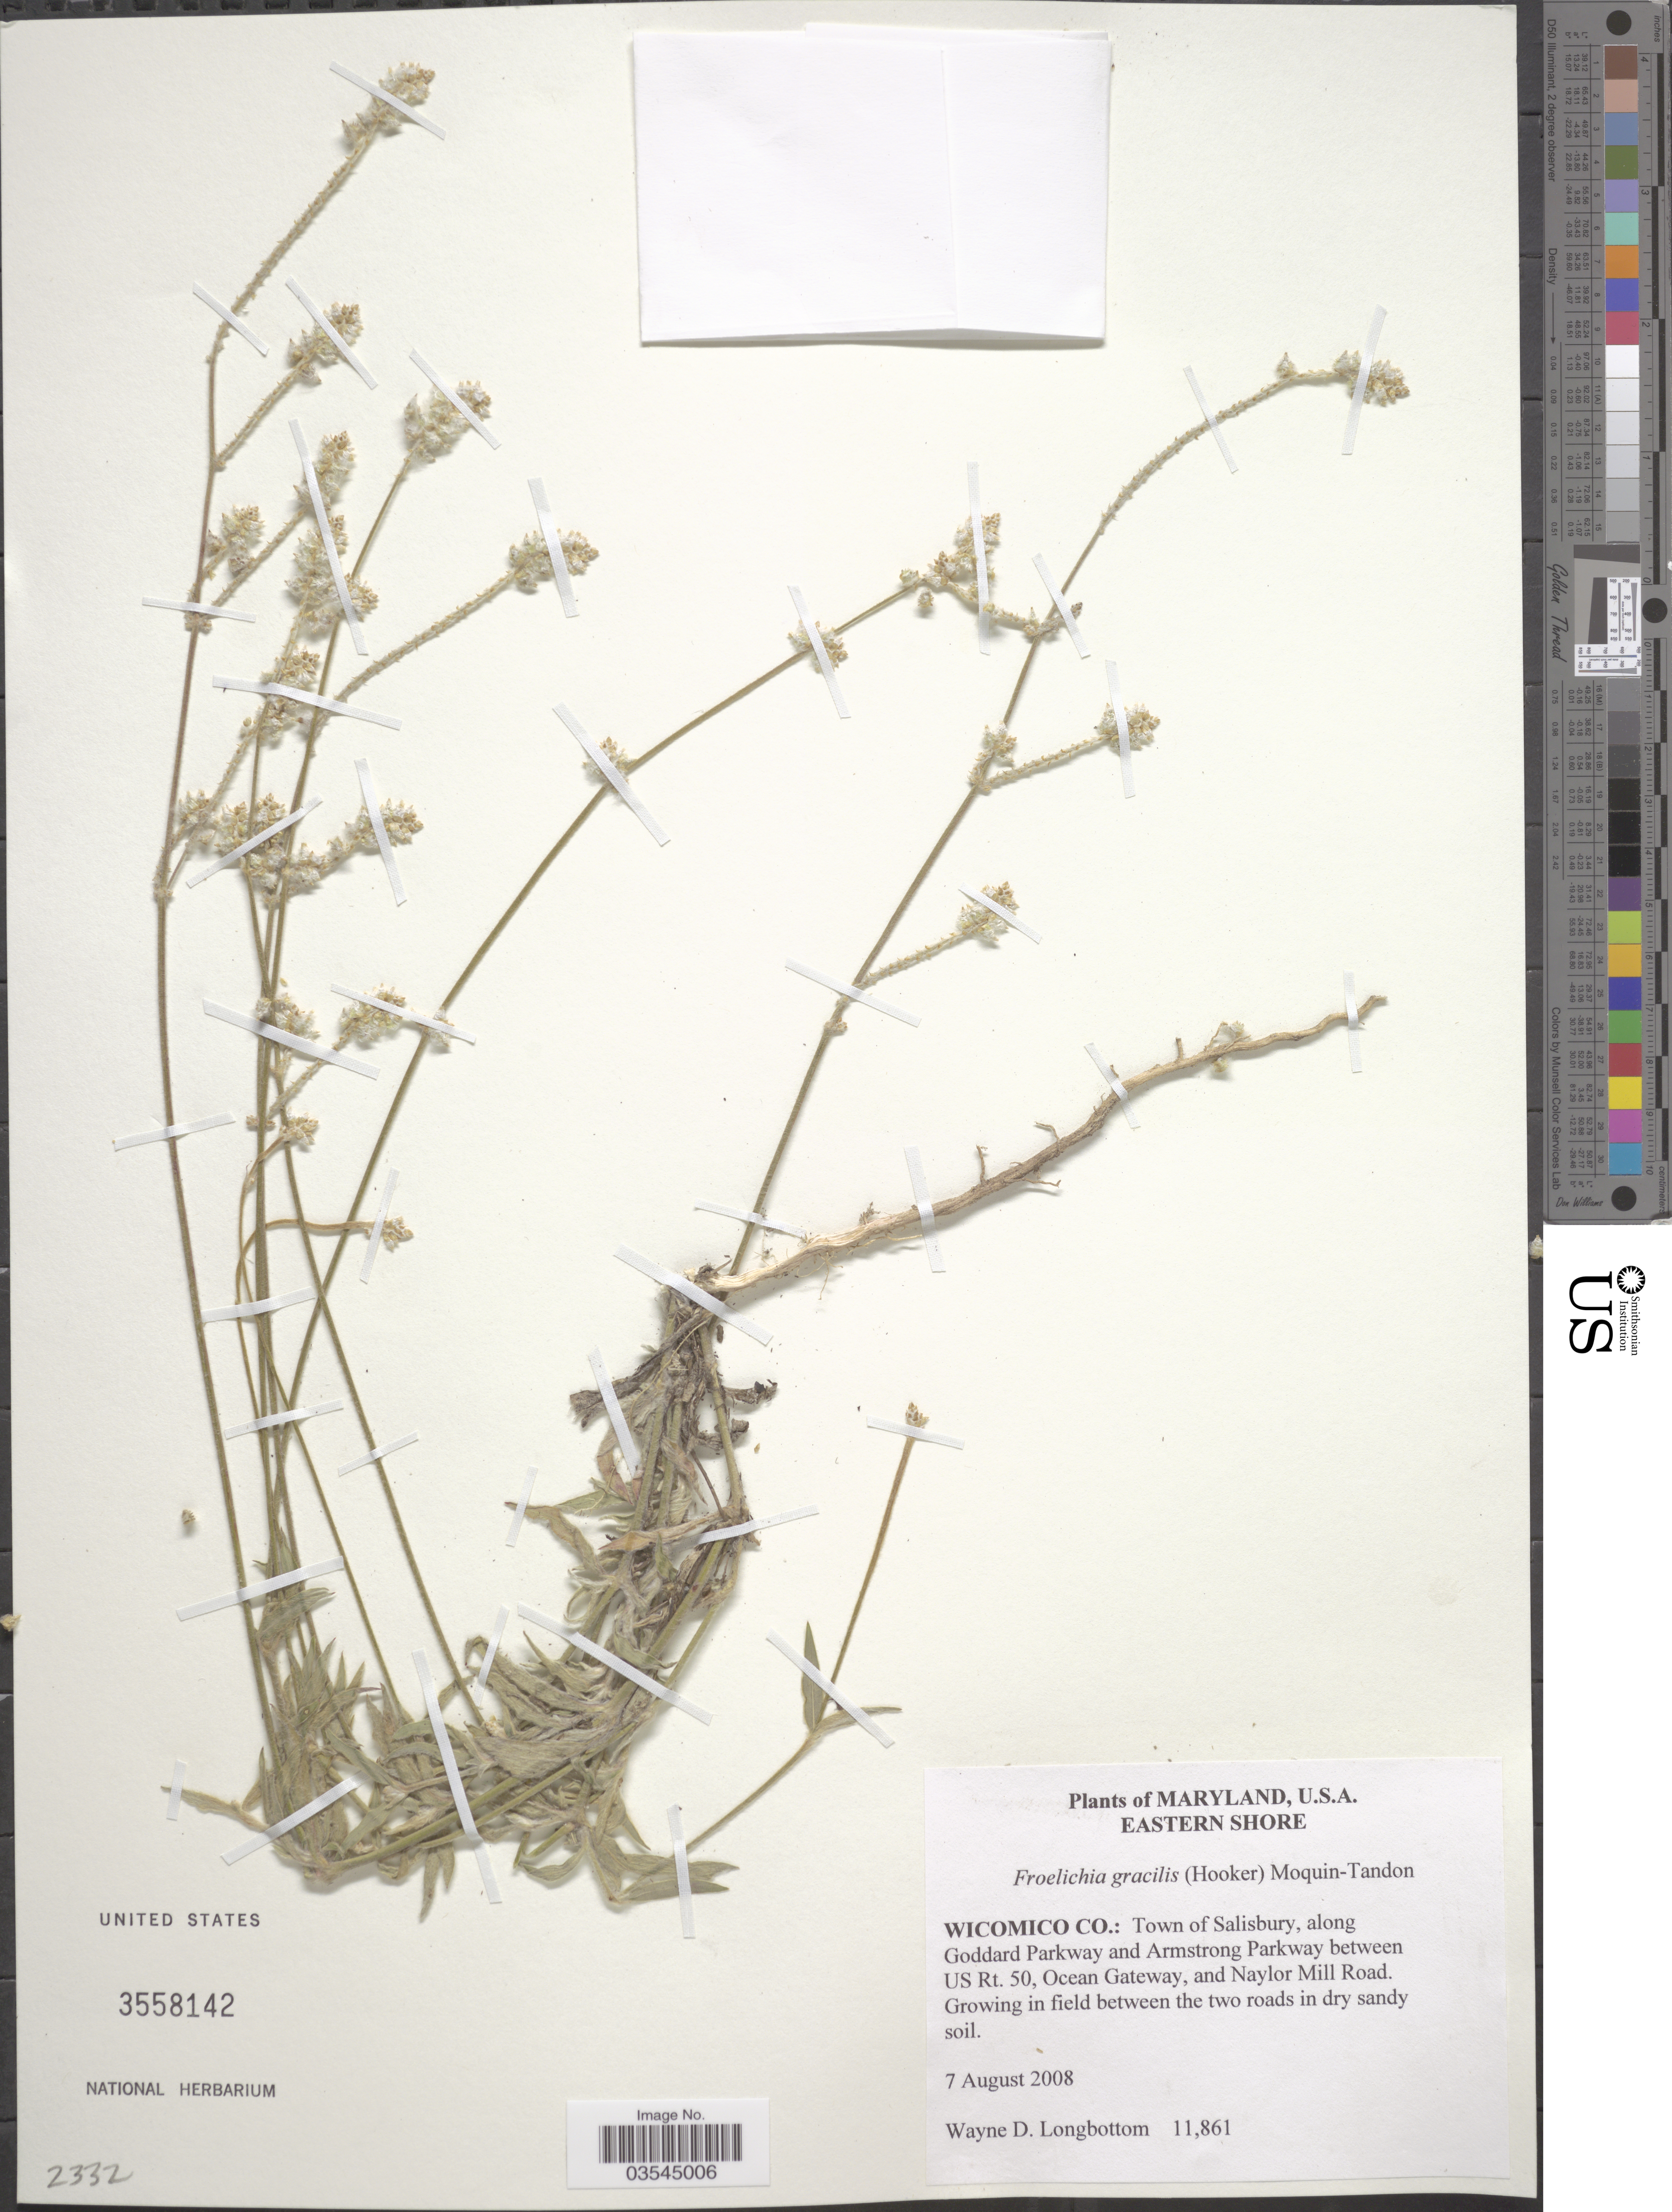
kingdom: Plantae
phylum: Tracheophyta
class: Magnoliopsida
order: Caryophyllales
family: Amaranthaceae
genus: Froelichia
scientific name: Froelichia gracilis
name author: (Hook.) Moq.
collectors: W. D. Longbottom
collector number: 11861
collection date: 2008-08-07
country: United States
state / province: Maryland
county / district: Wicomico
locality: Eastern shore. Wicamico Co.: Town of Salisbury, along Goddard Parkway and Armstrong Parkway between US Rt. 50, Ocean Gateway, and Naylor Mill Road.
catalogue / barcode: US 3558142